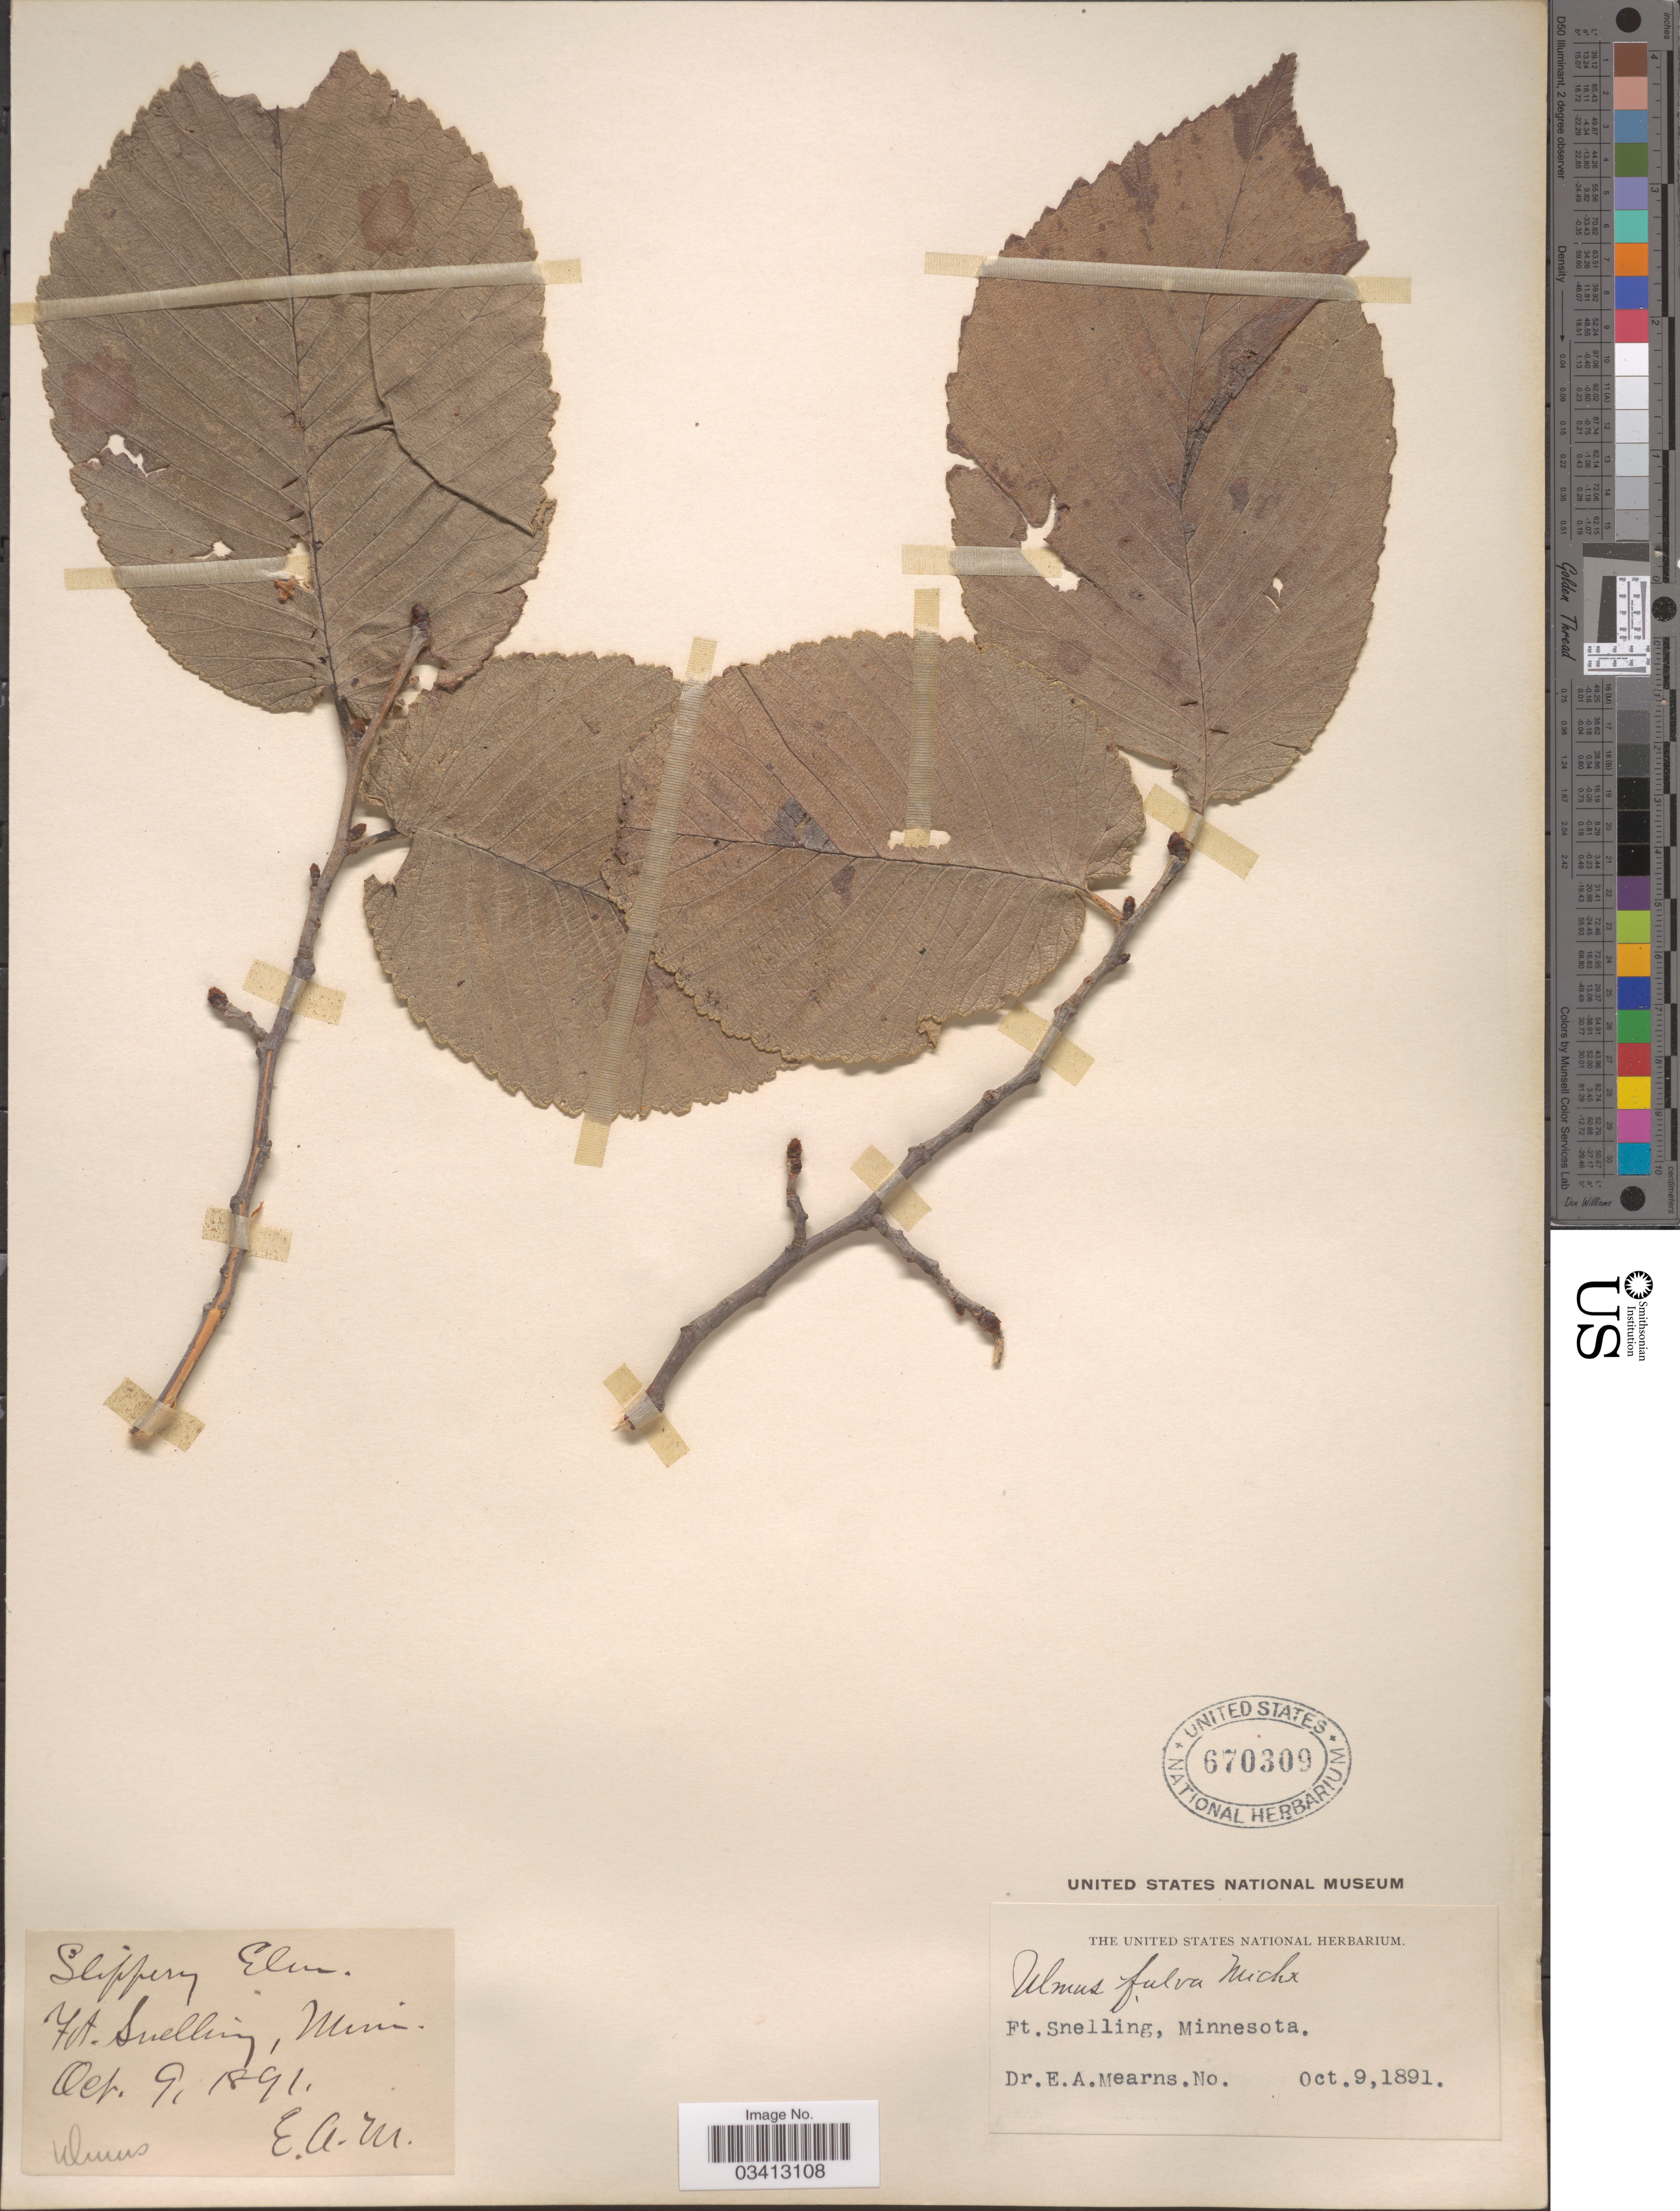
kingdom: Plantae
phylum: Tracheophyta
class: Magnoliopsida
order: Rosales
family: Ulmaceae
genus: Ulmus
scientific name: Ulmus rubra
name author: Muhl.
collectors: E. A. Mearns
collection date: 1891-10-09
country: United States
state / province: Minnesota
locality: Ft. Snelling.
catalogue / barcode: US 670309